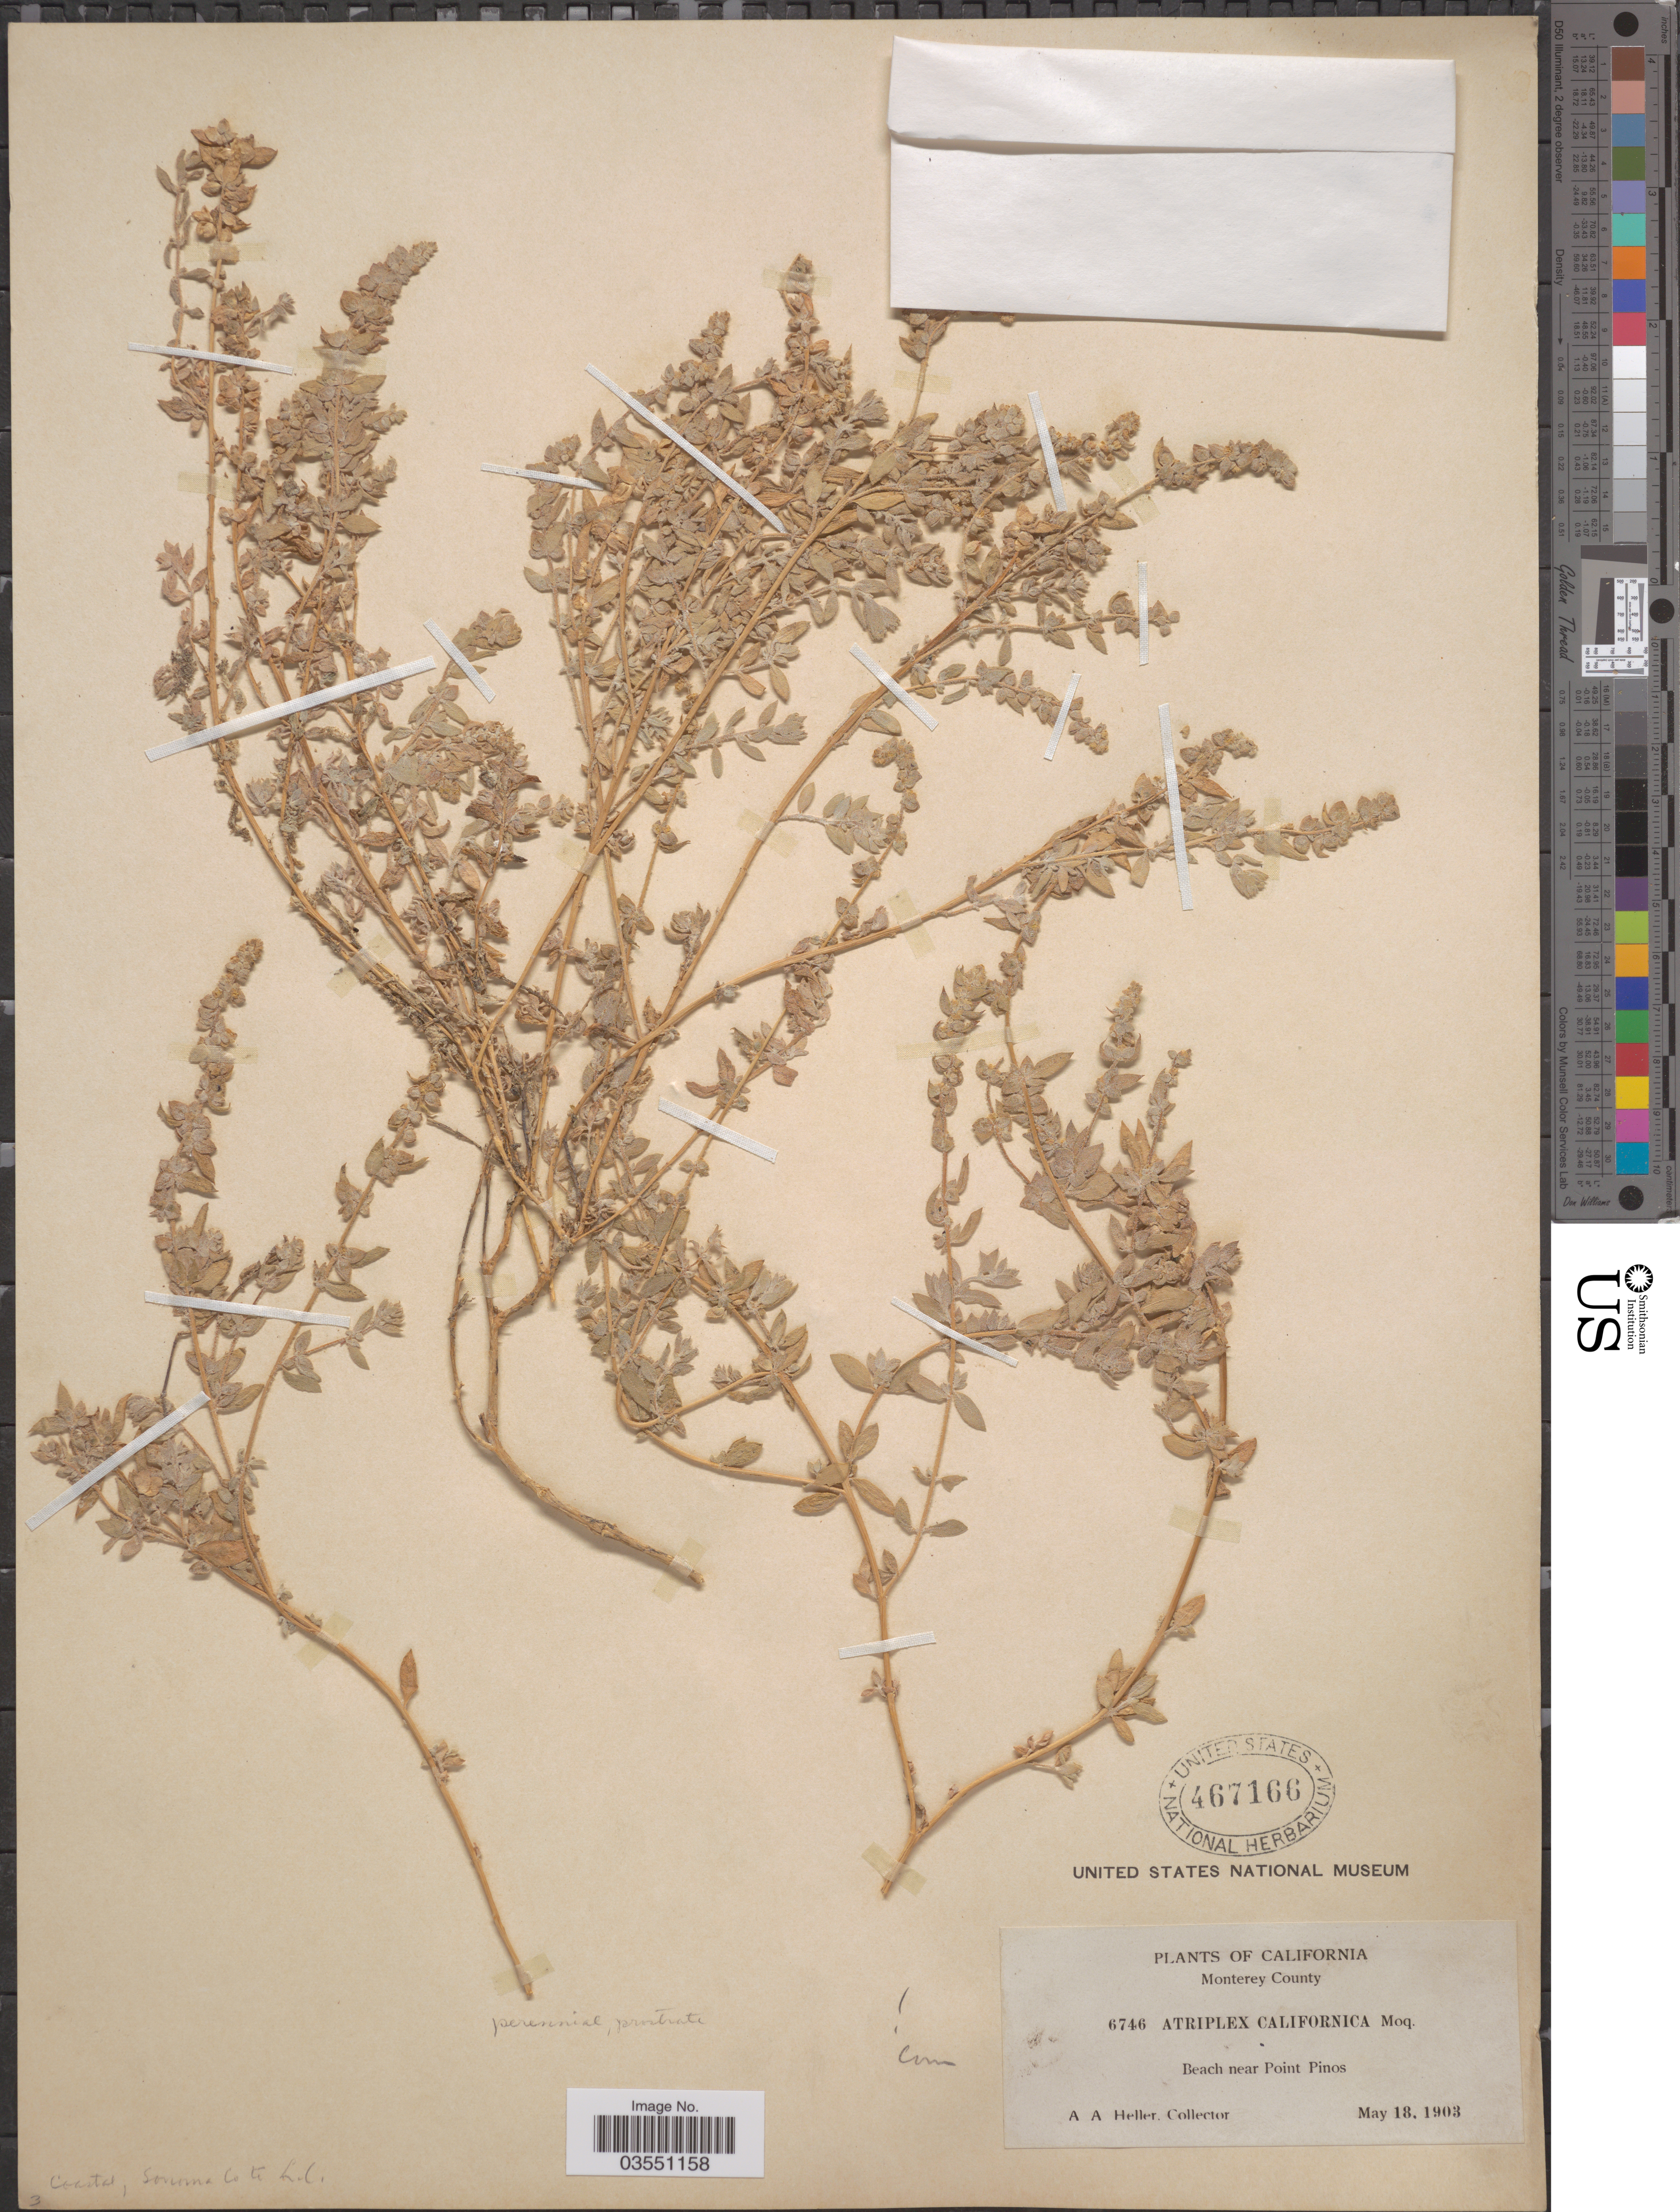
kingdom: Plantae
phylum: Tracheophyta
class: Magnoliopsida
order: Caryophyllales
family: Amaranthaceae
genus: Extriplex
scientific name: Extriplex californica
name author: (Moq.) E.H. Zacharias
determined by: Strong, Mark T., (BOT), Smithsonian Institution - National Museum of Natural History (UNITED STATES)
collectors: A. A. Heller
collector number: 6746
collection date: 1903-05-18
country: United States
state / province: California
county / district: Monterey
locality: Monterey County. Beach near Point Pinos.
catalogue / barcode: US 467166